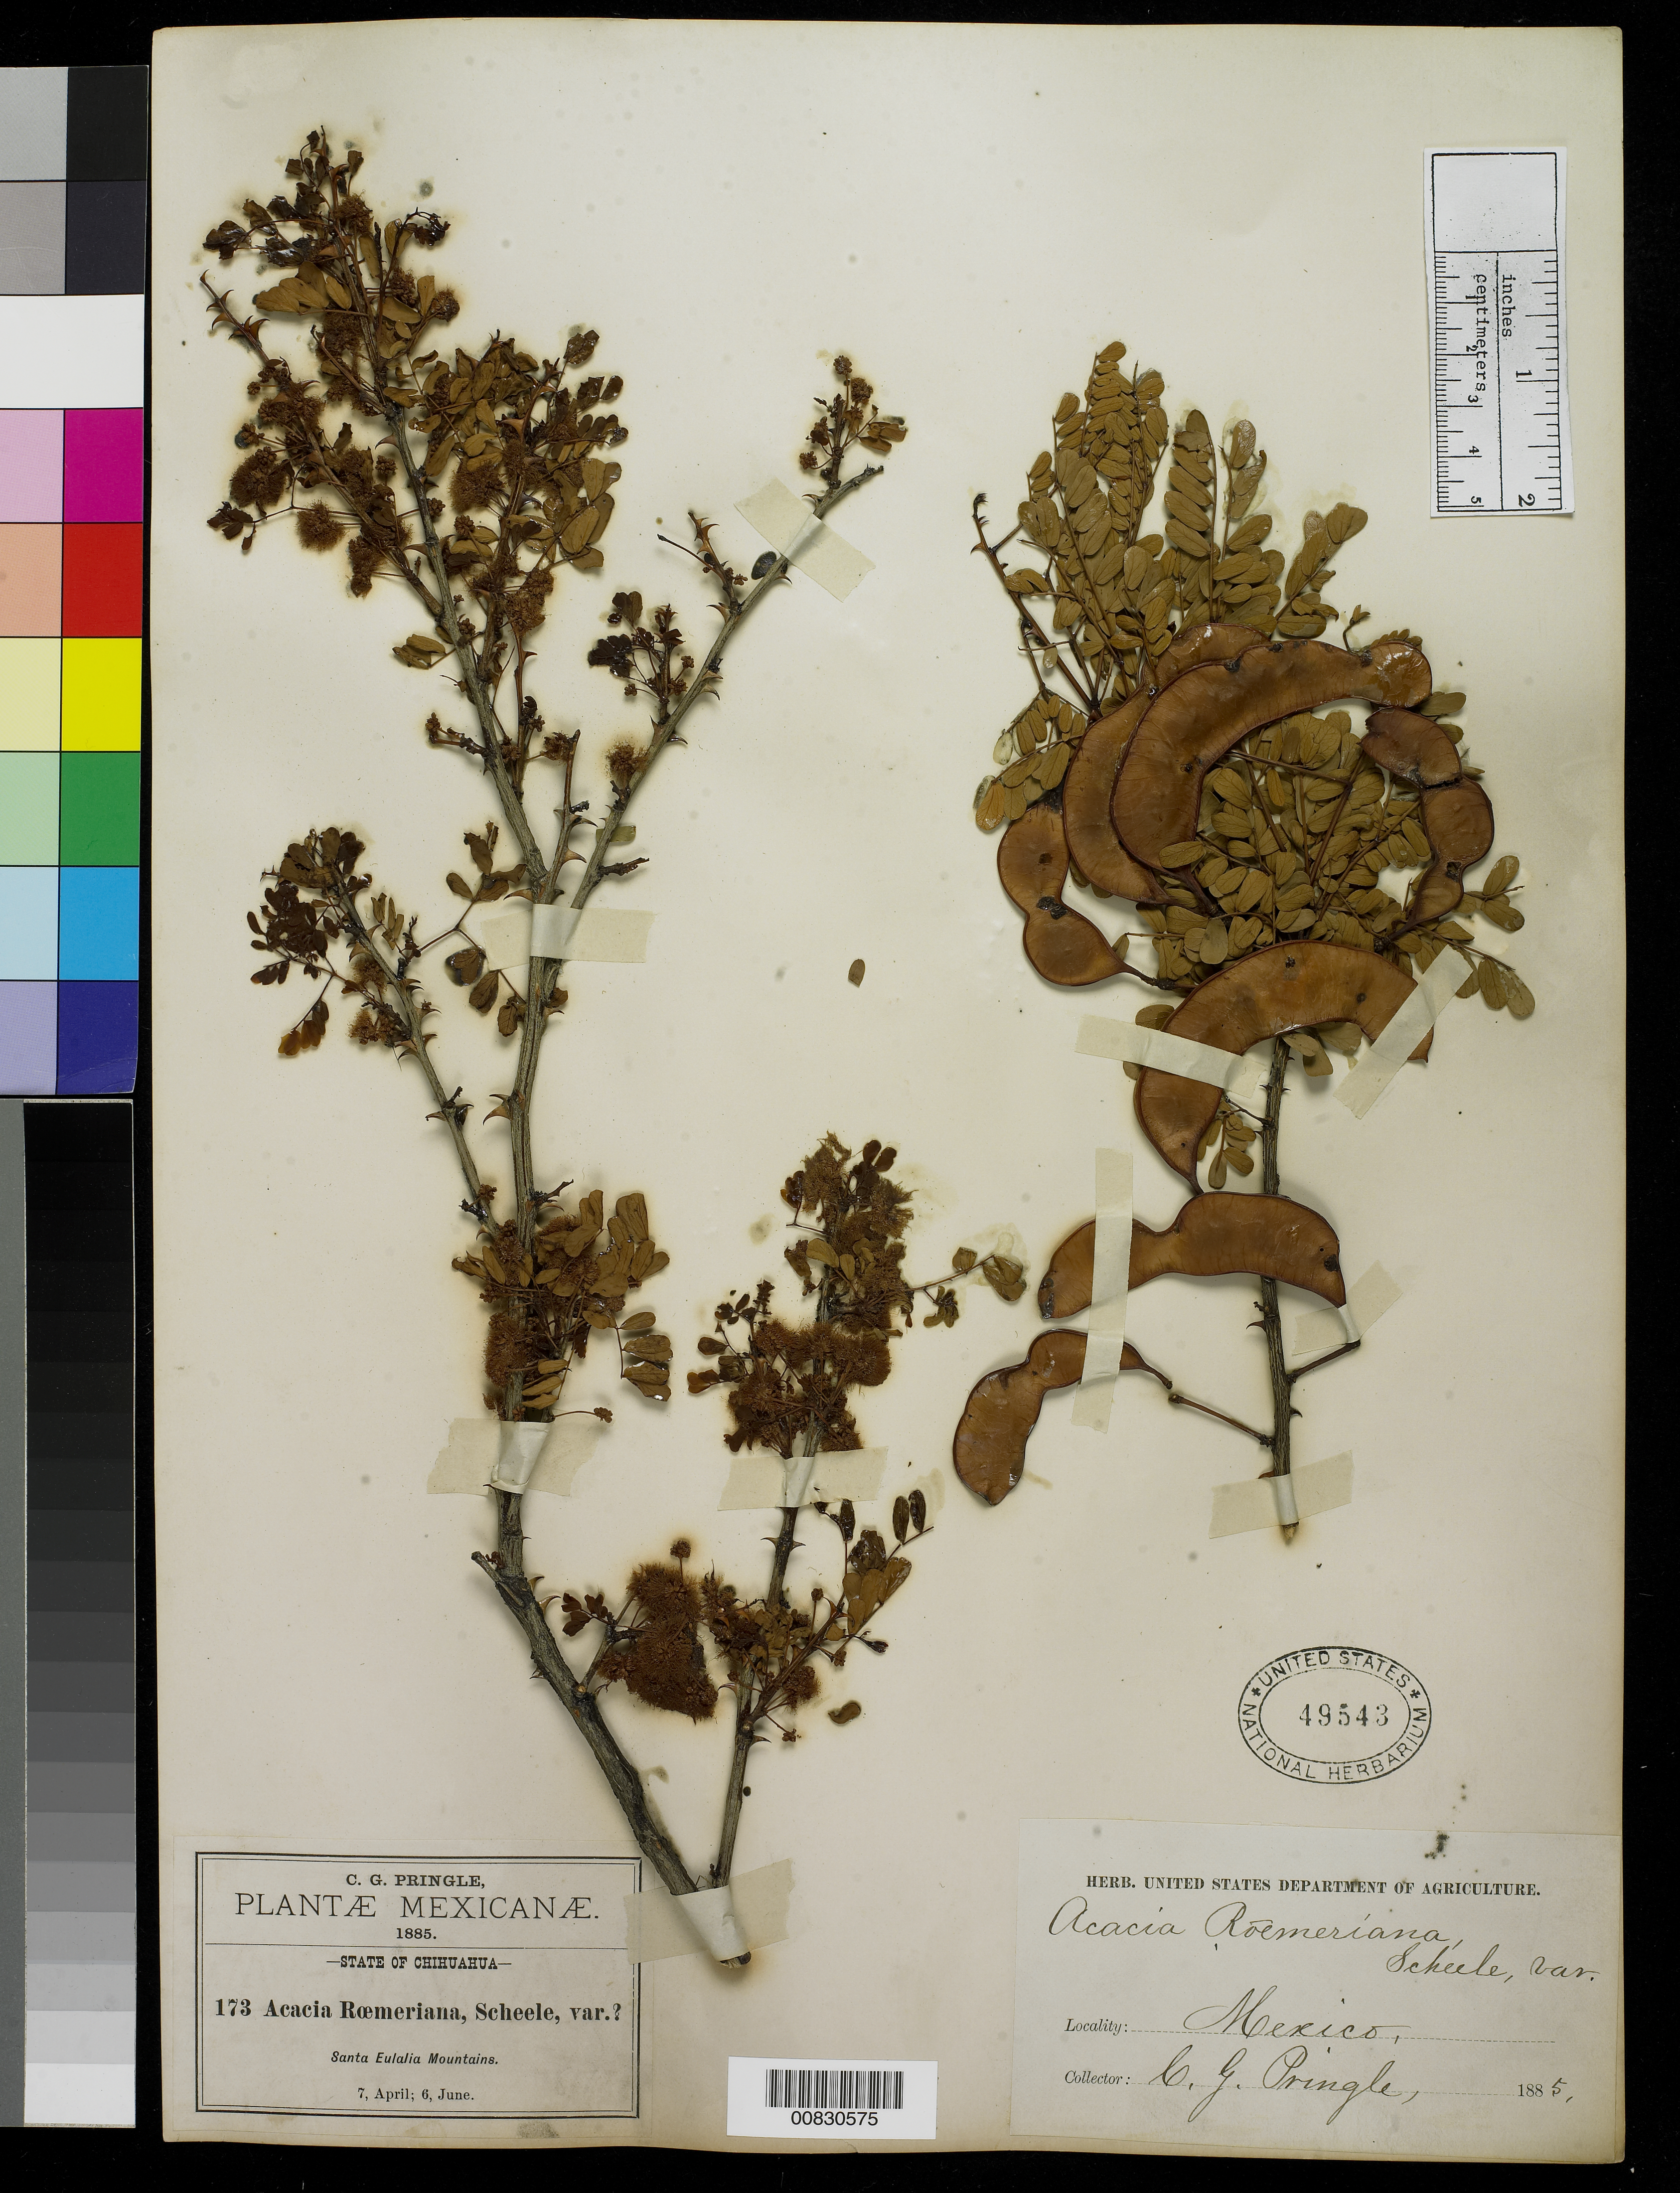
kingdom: Plantae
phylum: Tracheophyta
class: Magnoliopsida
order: Fabales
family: Fabaceae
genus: Senegalia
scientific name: Senegalia roemeriana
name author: (Scheele) Britton & Rose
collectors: C. G. Pringle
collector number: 173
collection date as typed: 07 Apr 1885 to 06 Jun 1885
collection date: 1885-04-07/1885-06-06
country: Mexico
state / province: Chihuahua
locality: Santa Eulalia Mountains, Chihuahua.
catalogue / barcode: US 49543